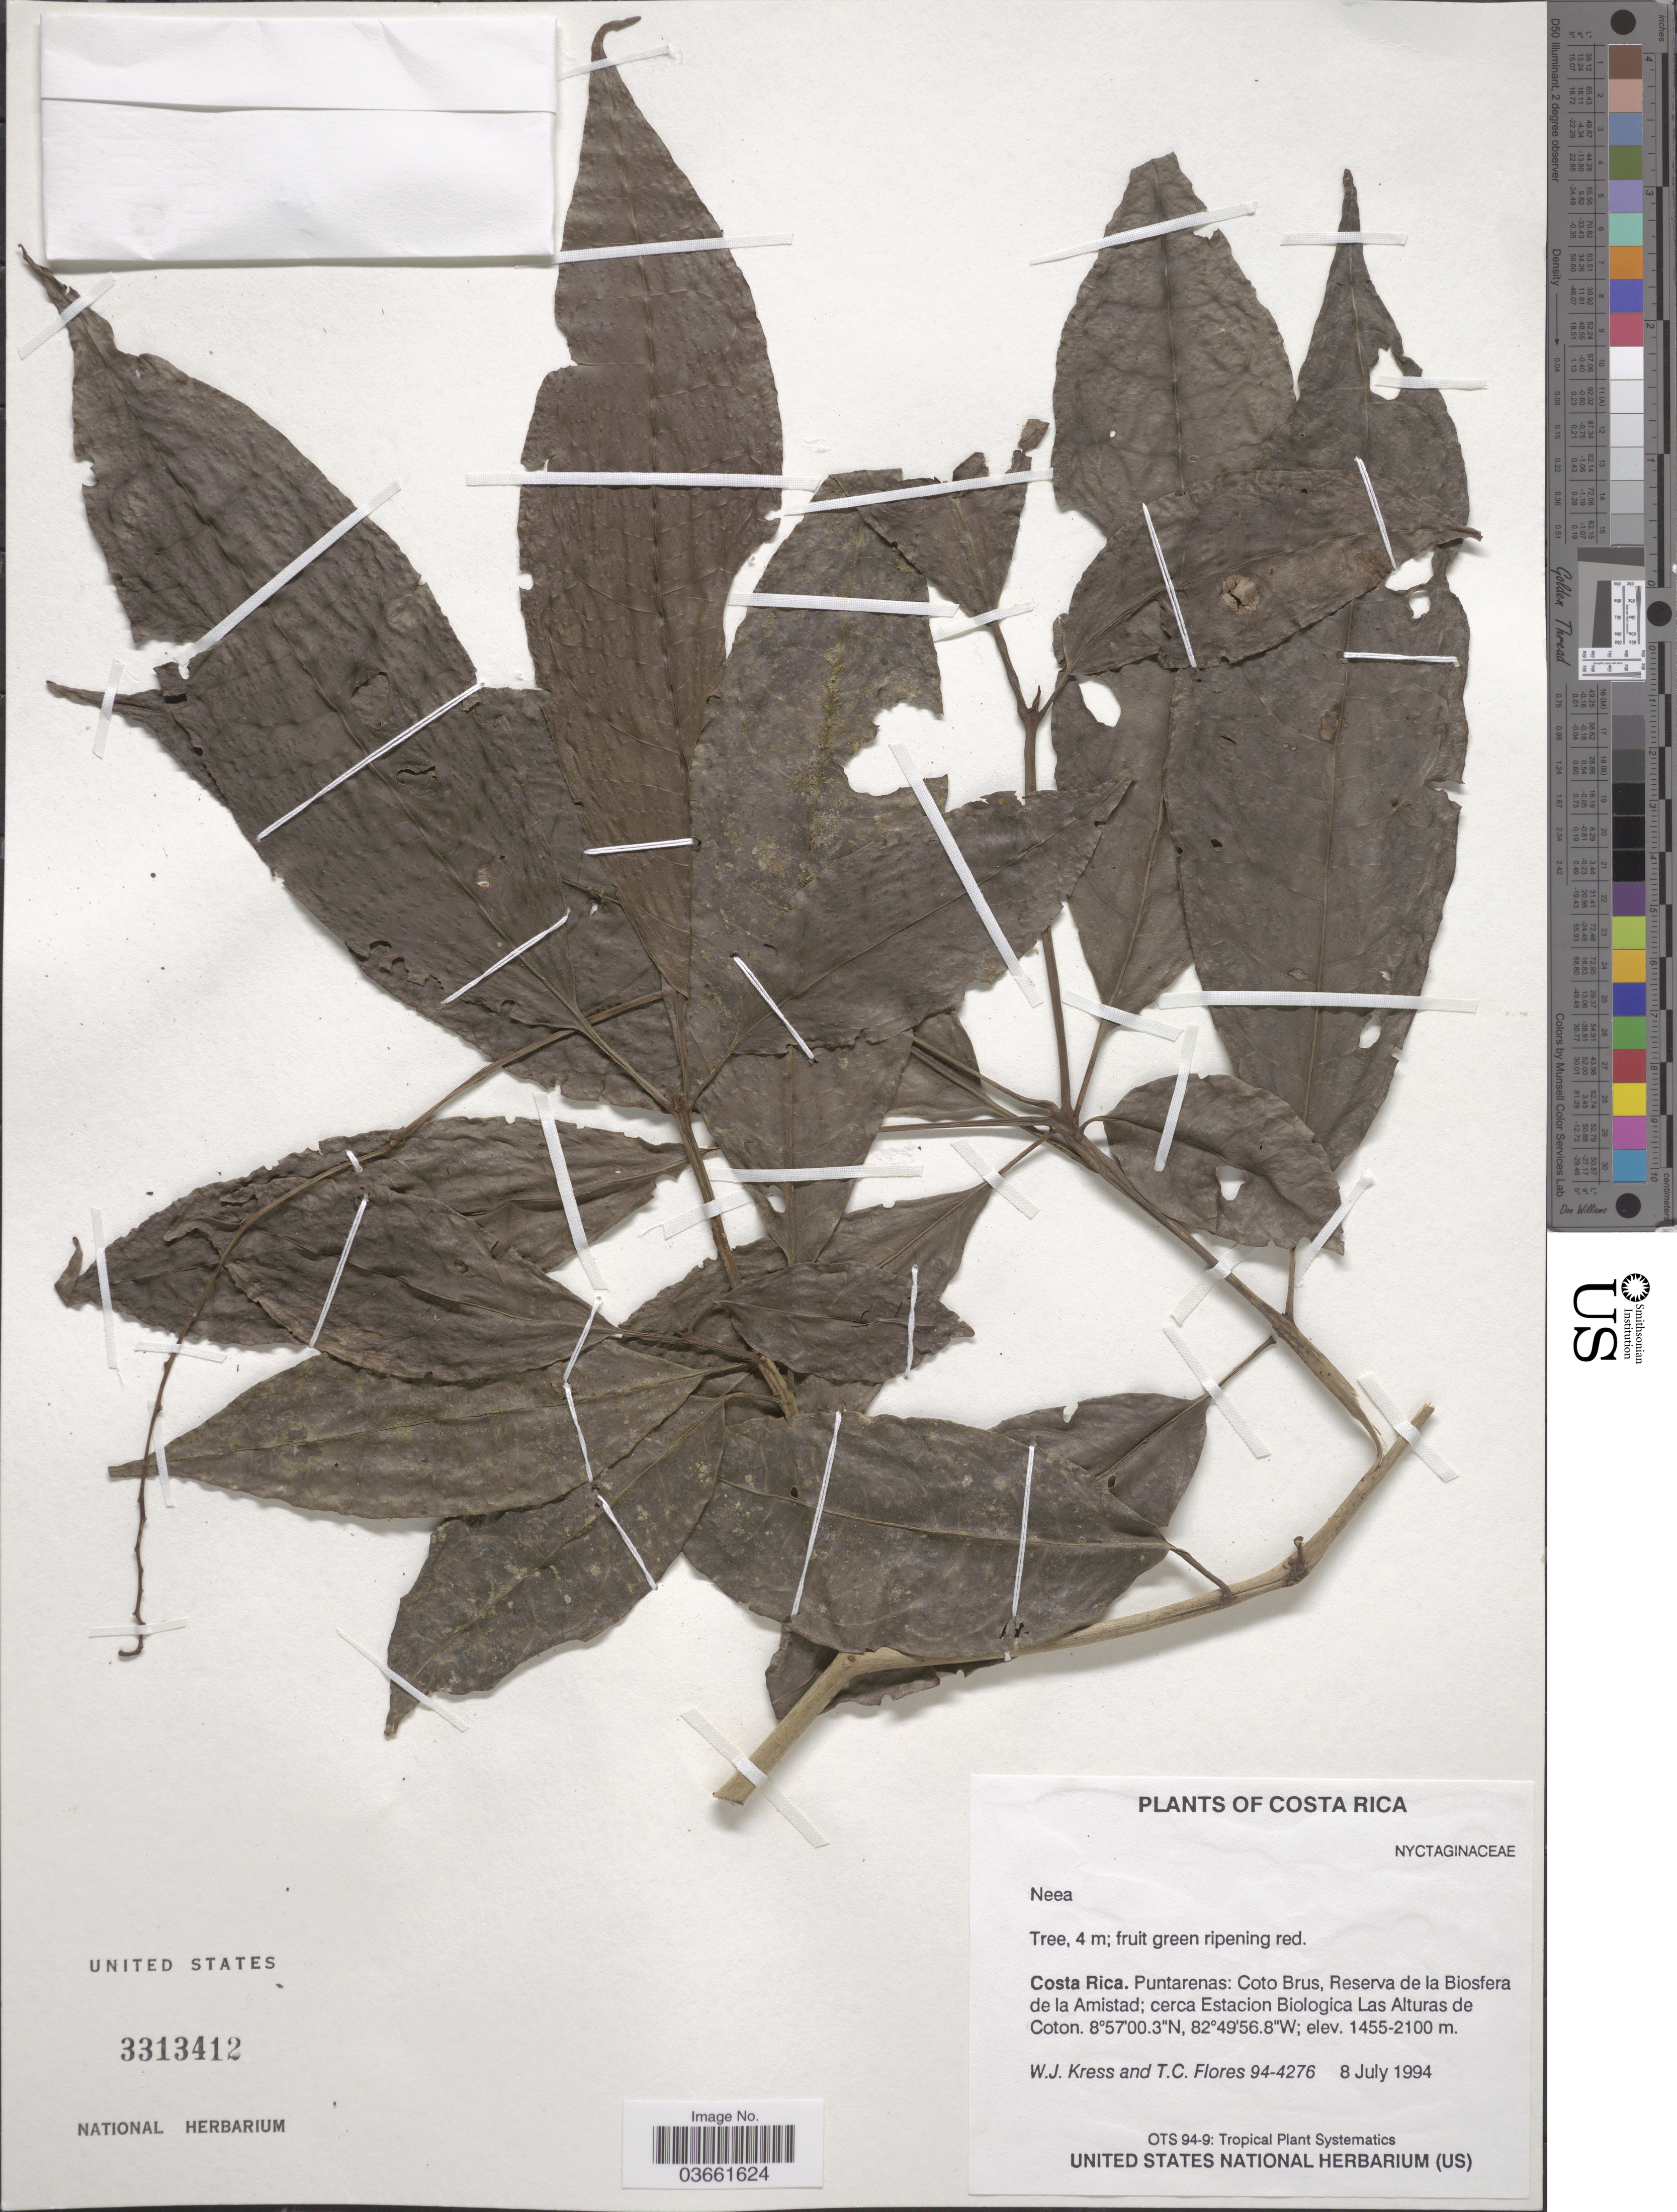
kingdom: Plantae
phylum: Tracheophyta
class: Magnoliopsida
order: Caryophyllales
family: Nyctaginaceae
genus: Neea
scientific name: Neea sp.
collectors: W. J. Kress & T. C. Flores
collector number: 94-4276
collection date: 1994-07-08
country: Costa Rica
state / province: Puntarenas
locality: Coto Brus, Reserva de la Biosfera de la Amistad; cerca Estacion Biologica Las Alturas de Coton.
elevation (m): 1455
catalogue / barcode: US 3313412